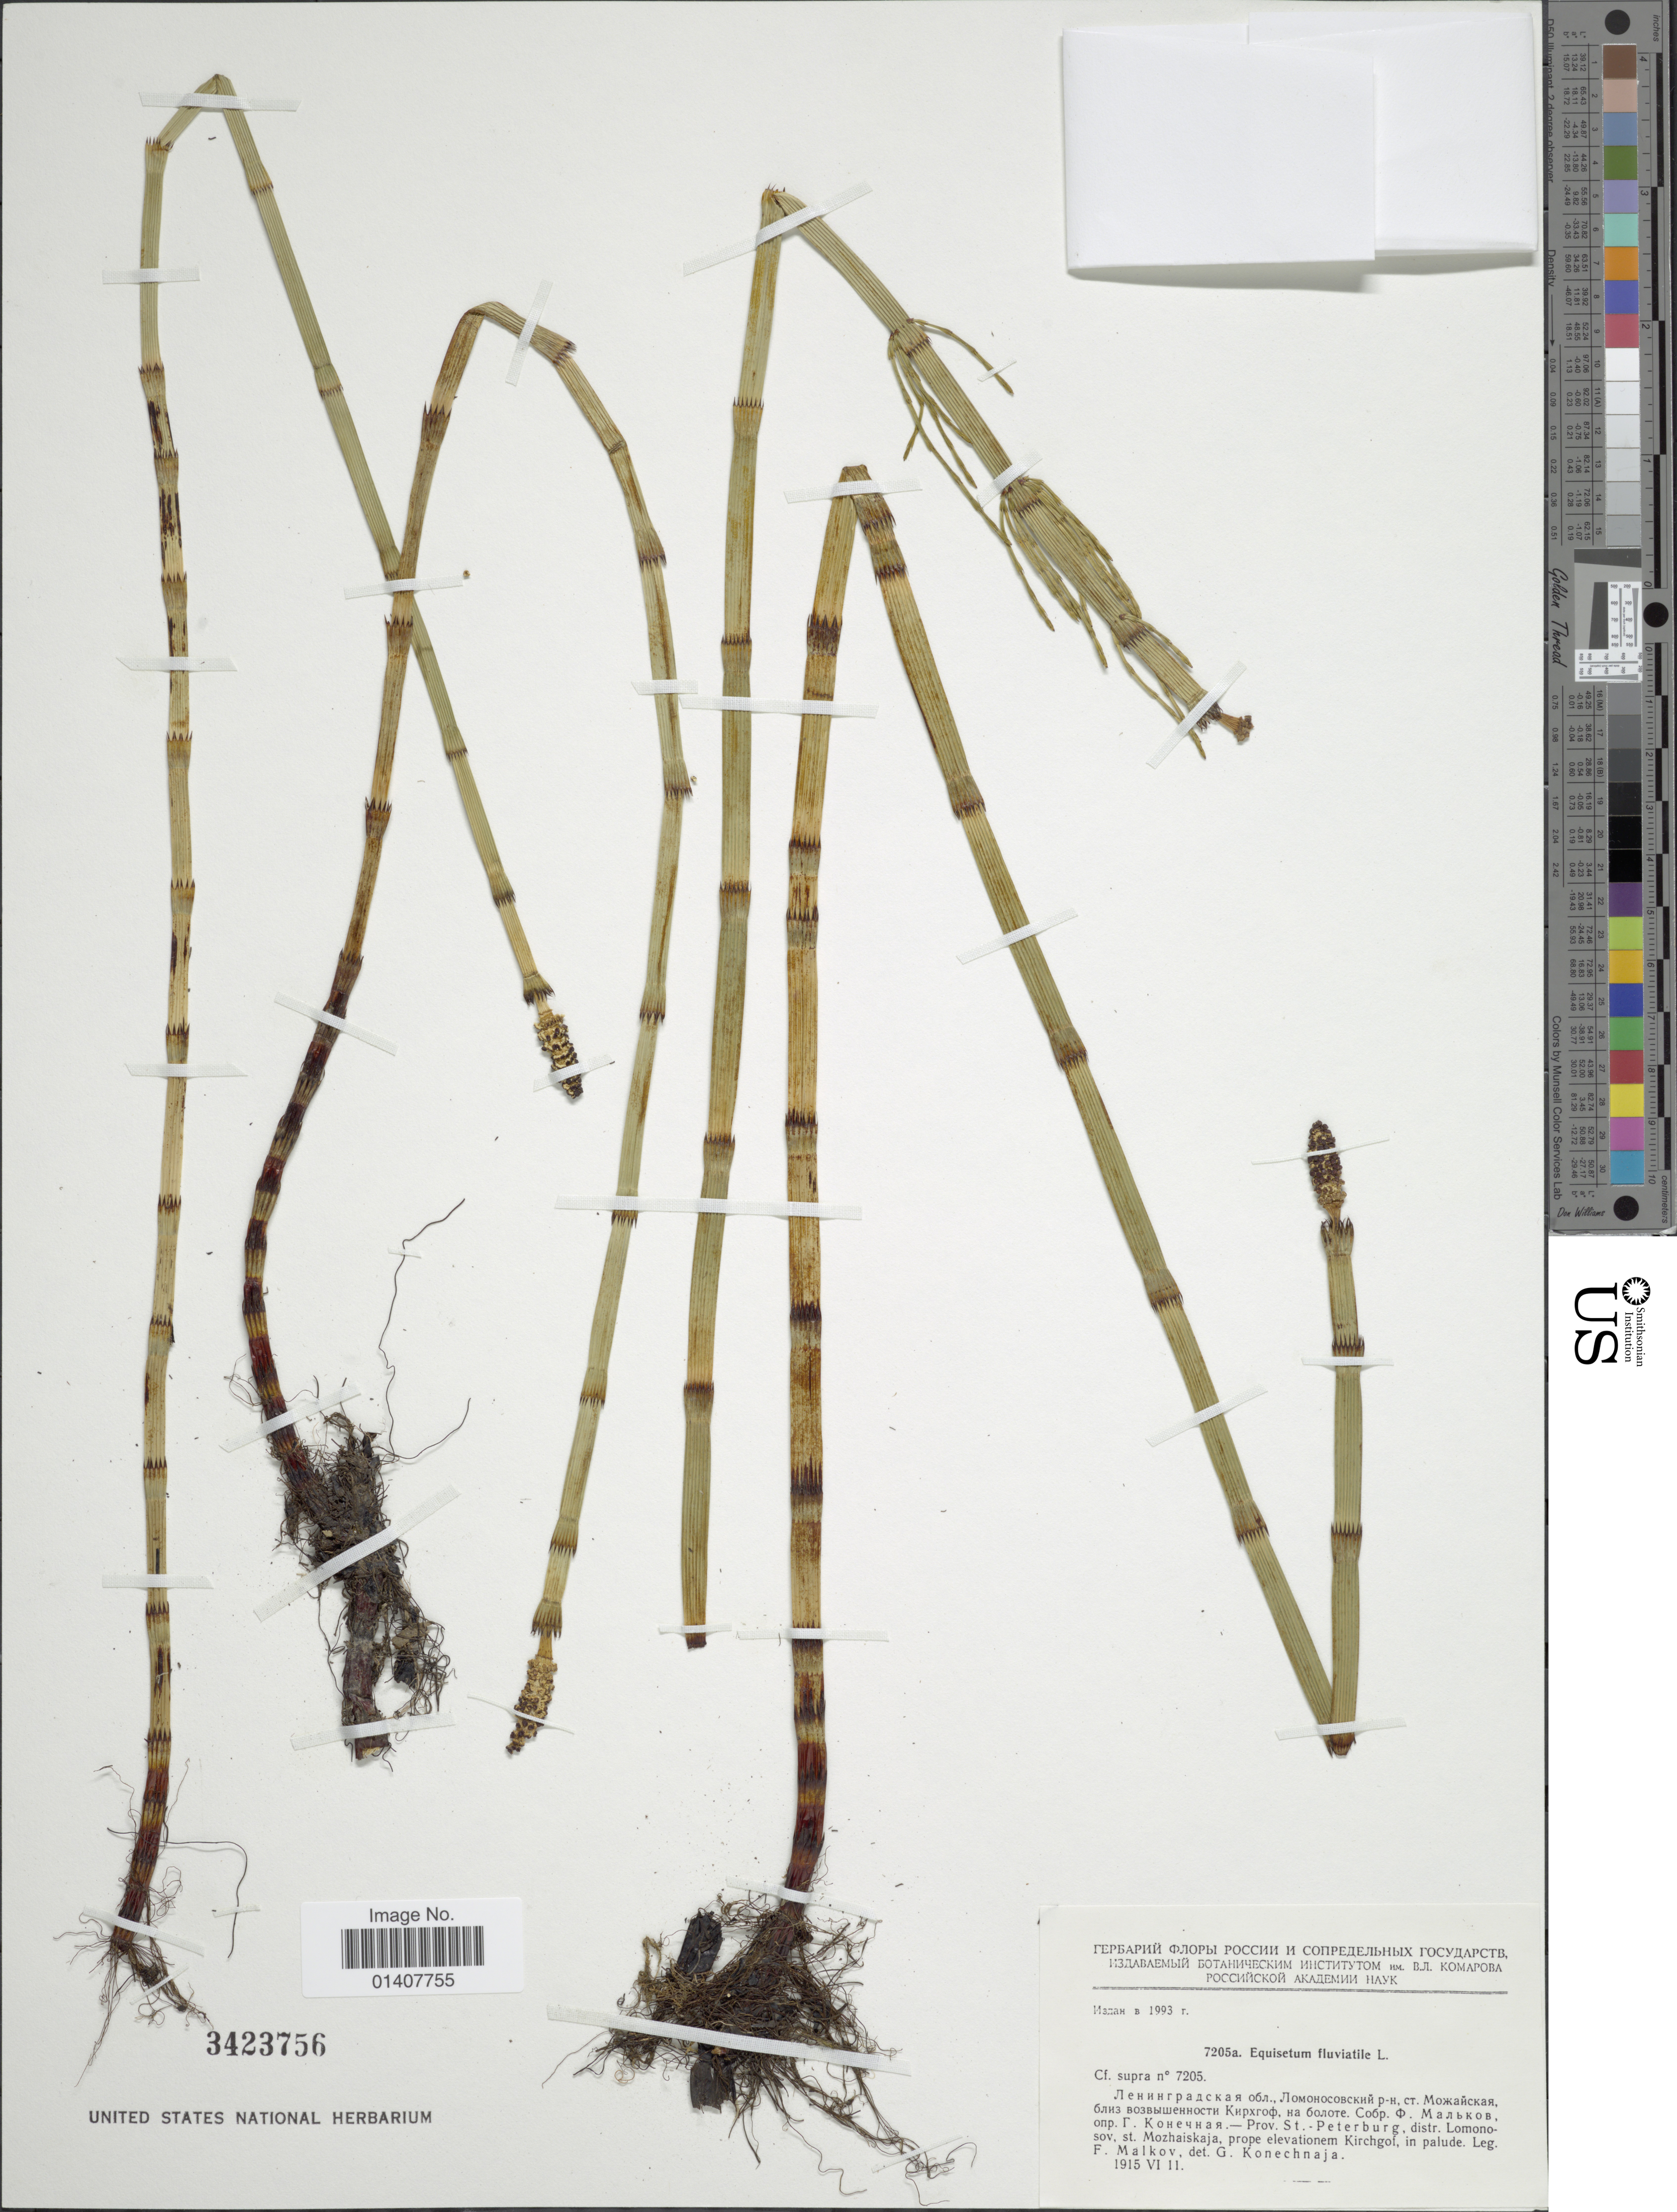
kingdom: Plantae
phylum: Tracheophyta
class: Polypodiopsida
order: Equisetales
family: Equisetaceae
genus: Equisetum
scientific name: Equisetum fluviatile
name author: L.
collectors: F. Malkov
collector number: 7205a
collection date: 1915-06-11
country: Russian Federation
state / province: St. Petersburg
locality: Prov. St. Peterburg, distr. Lomonosov, st. Mozhaiskaja, prope elevationem Kirchgot, in palude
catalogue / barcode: US 3423756